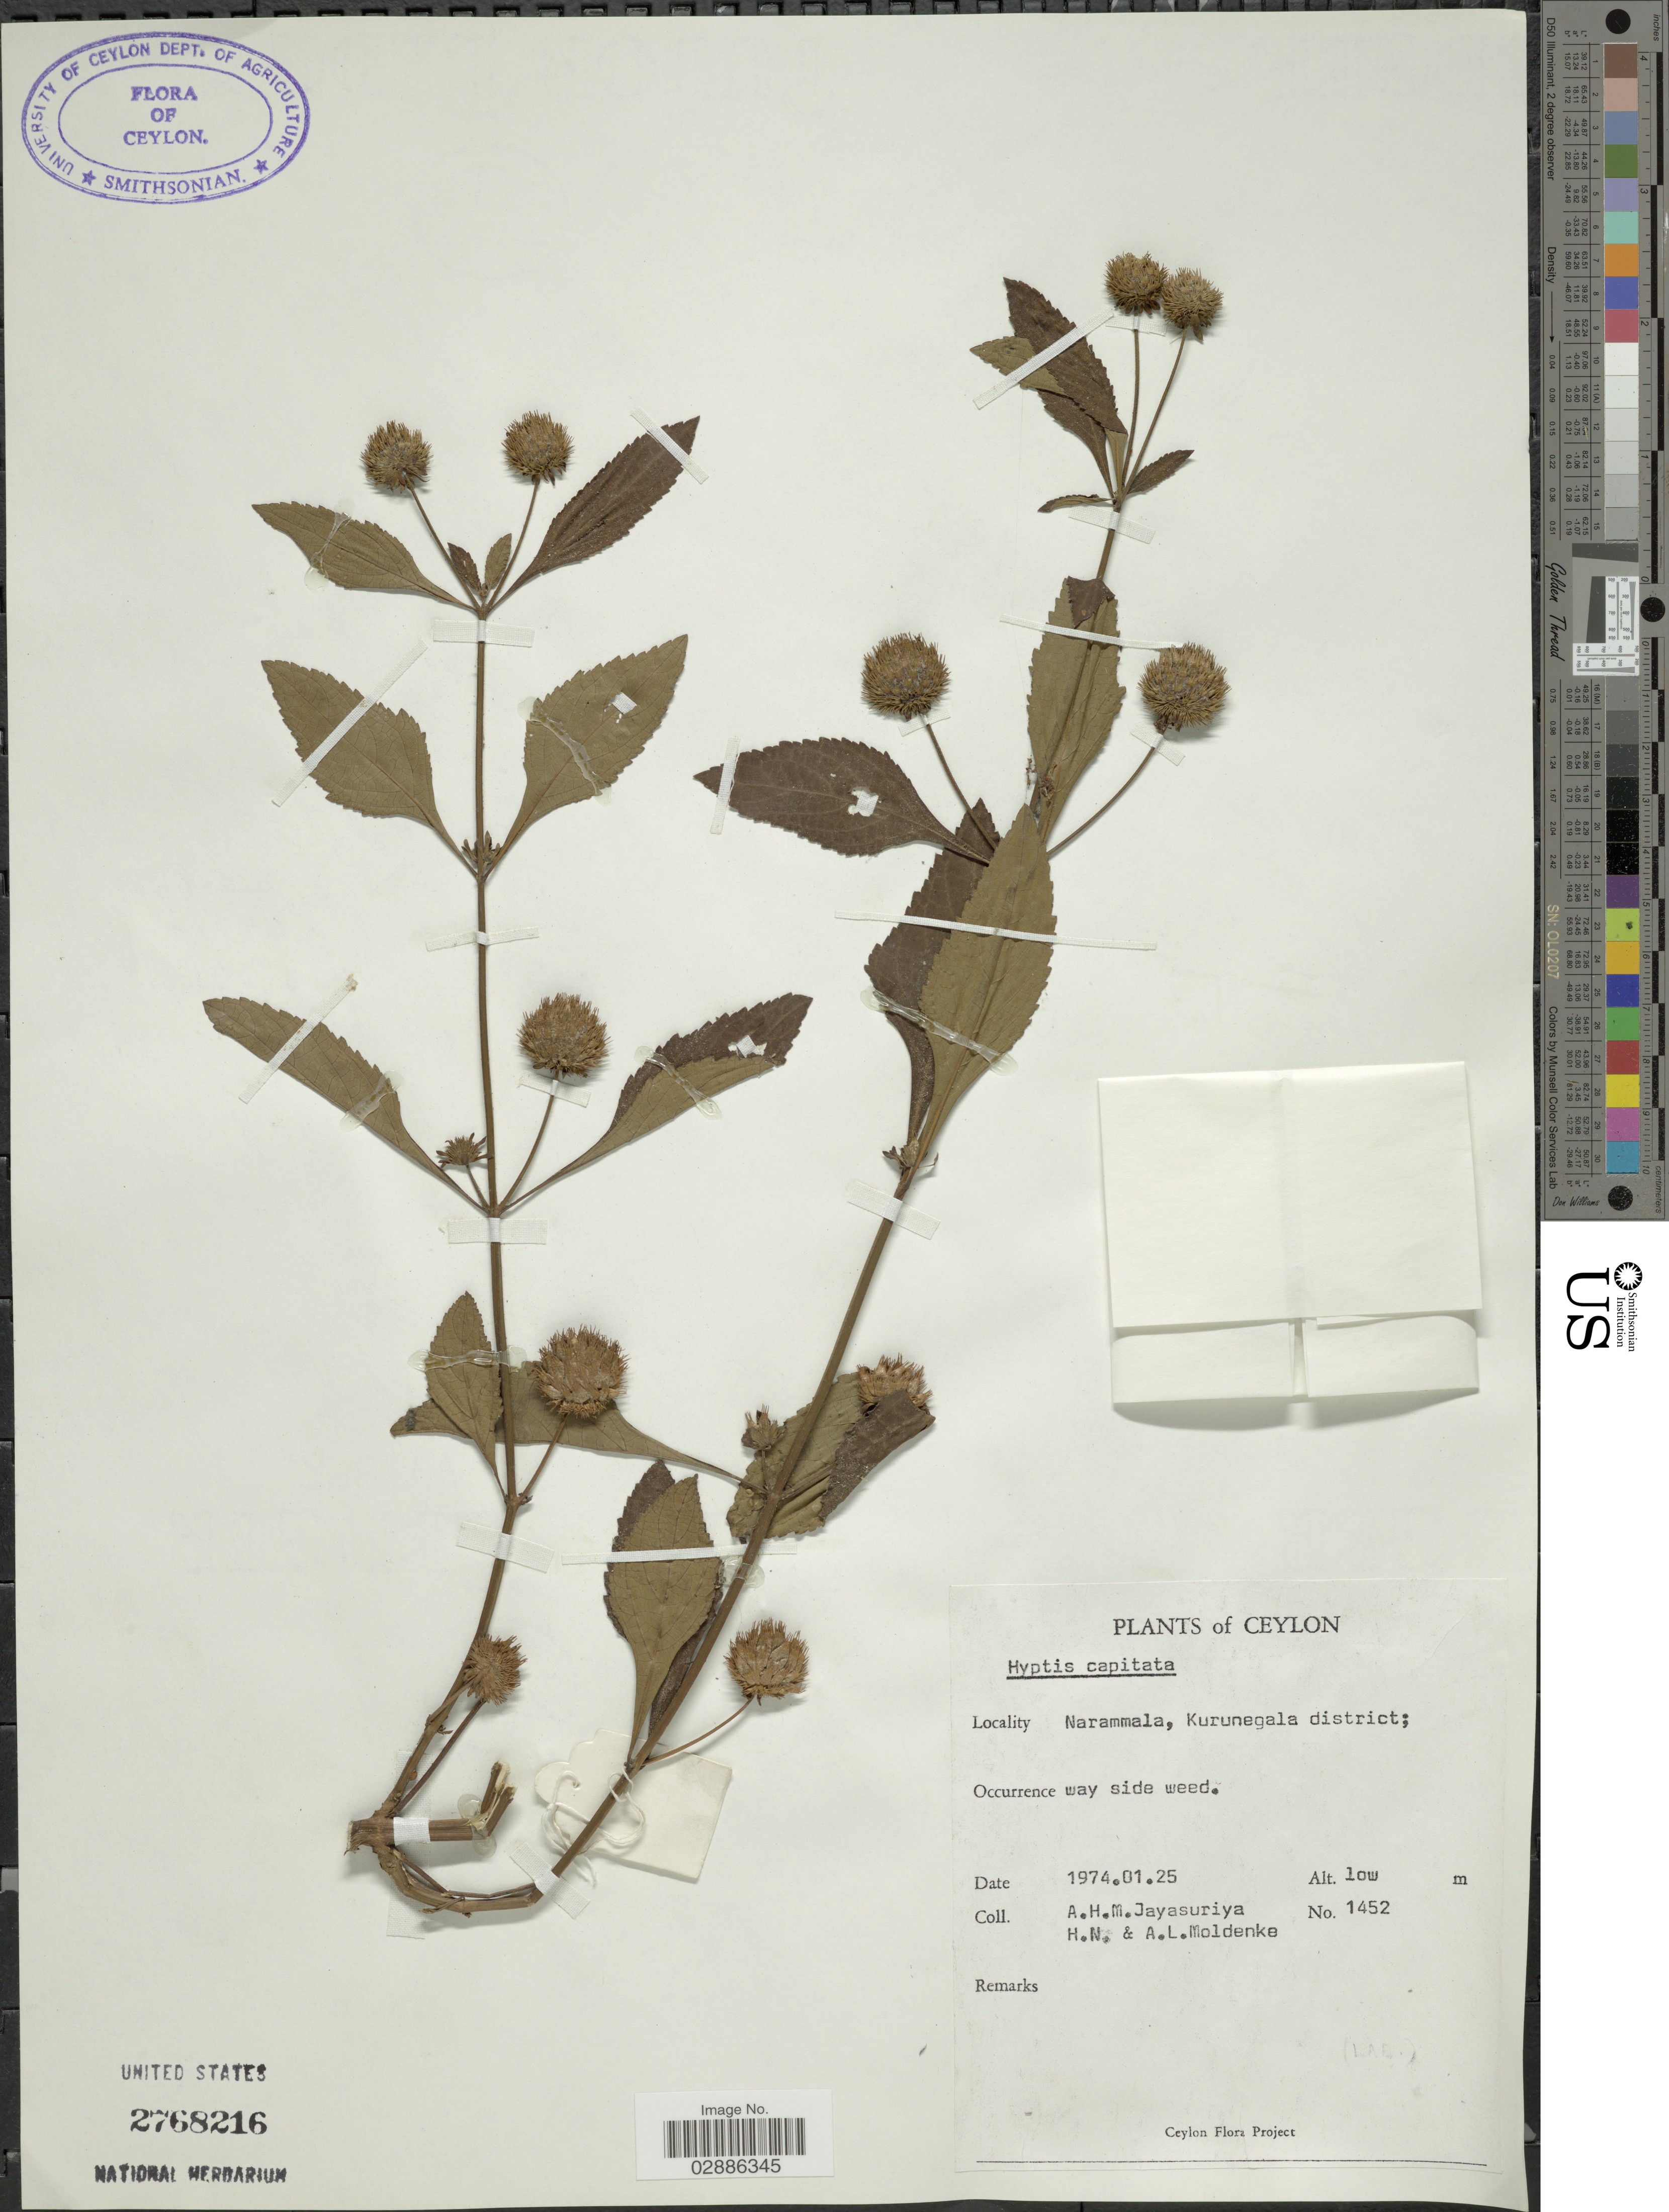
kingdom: Plantae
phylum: Tracheophyta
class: Magnoliopsida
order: Lamiales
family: Lamiaceae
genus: Hyptis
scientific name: Hyptis rhomboidea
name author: M. Martens & Galeotti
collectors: A. Jayasuriya, H. N. Moldenke & A. L. Moldenke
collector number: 1452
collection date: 1974-01-25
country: Sri Lanka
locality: Ceylon, Narammala, Kurunegala District.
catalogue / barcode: US 2768216